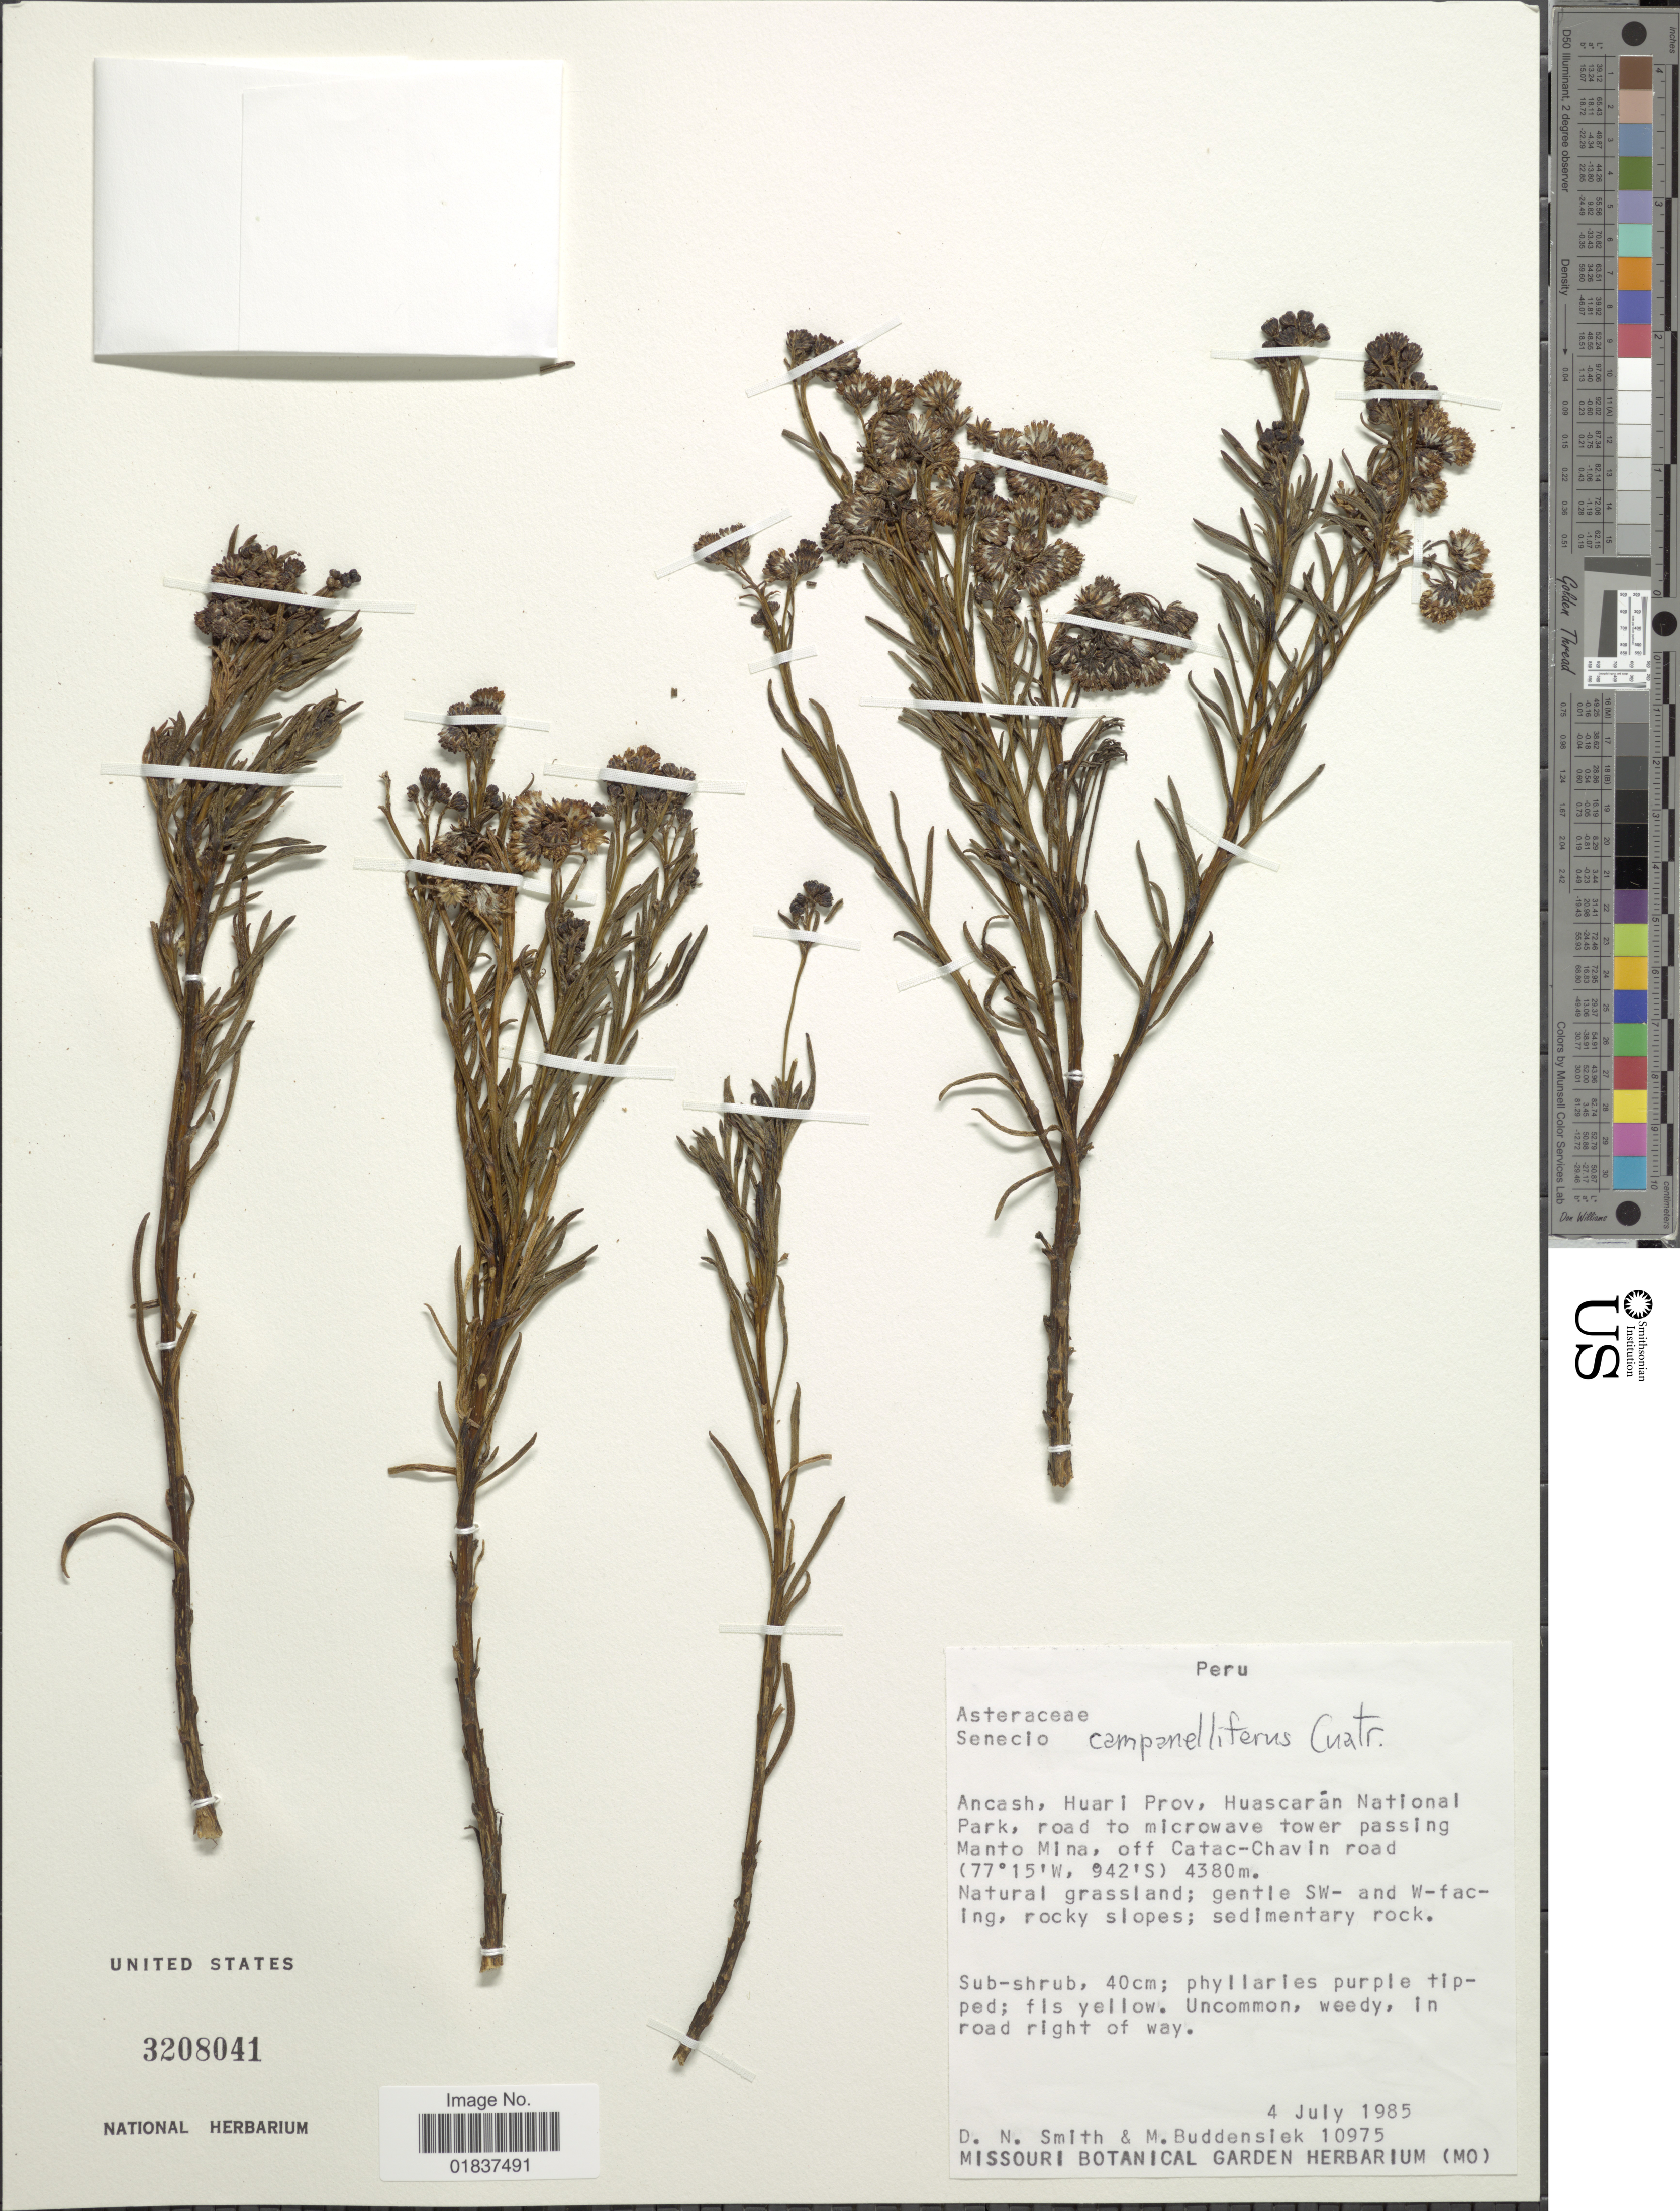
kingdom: Plantae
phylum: Tracheophyta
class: Magnoliopsida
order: Asterales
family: Asteraceae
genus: Senecio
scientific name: Senecio campanelliferus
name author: Cuatrec.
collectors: D. Smith & M. Buddensiek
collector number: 10975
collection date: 1985-07-04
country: Peru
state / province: Ancash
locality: Ancash, Huari Prov, Huascaran National Park, road to microwave tower passing, Manto Mina, off Catac-Chavin road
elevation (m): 4380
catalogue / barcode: US 3208041